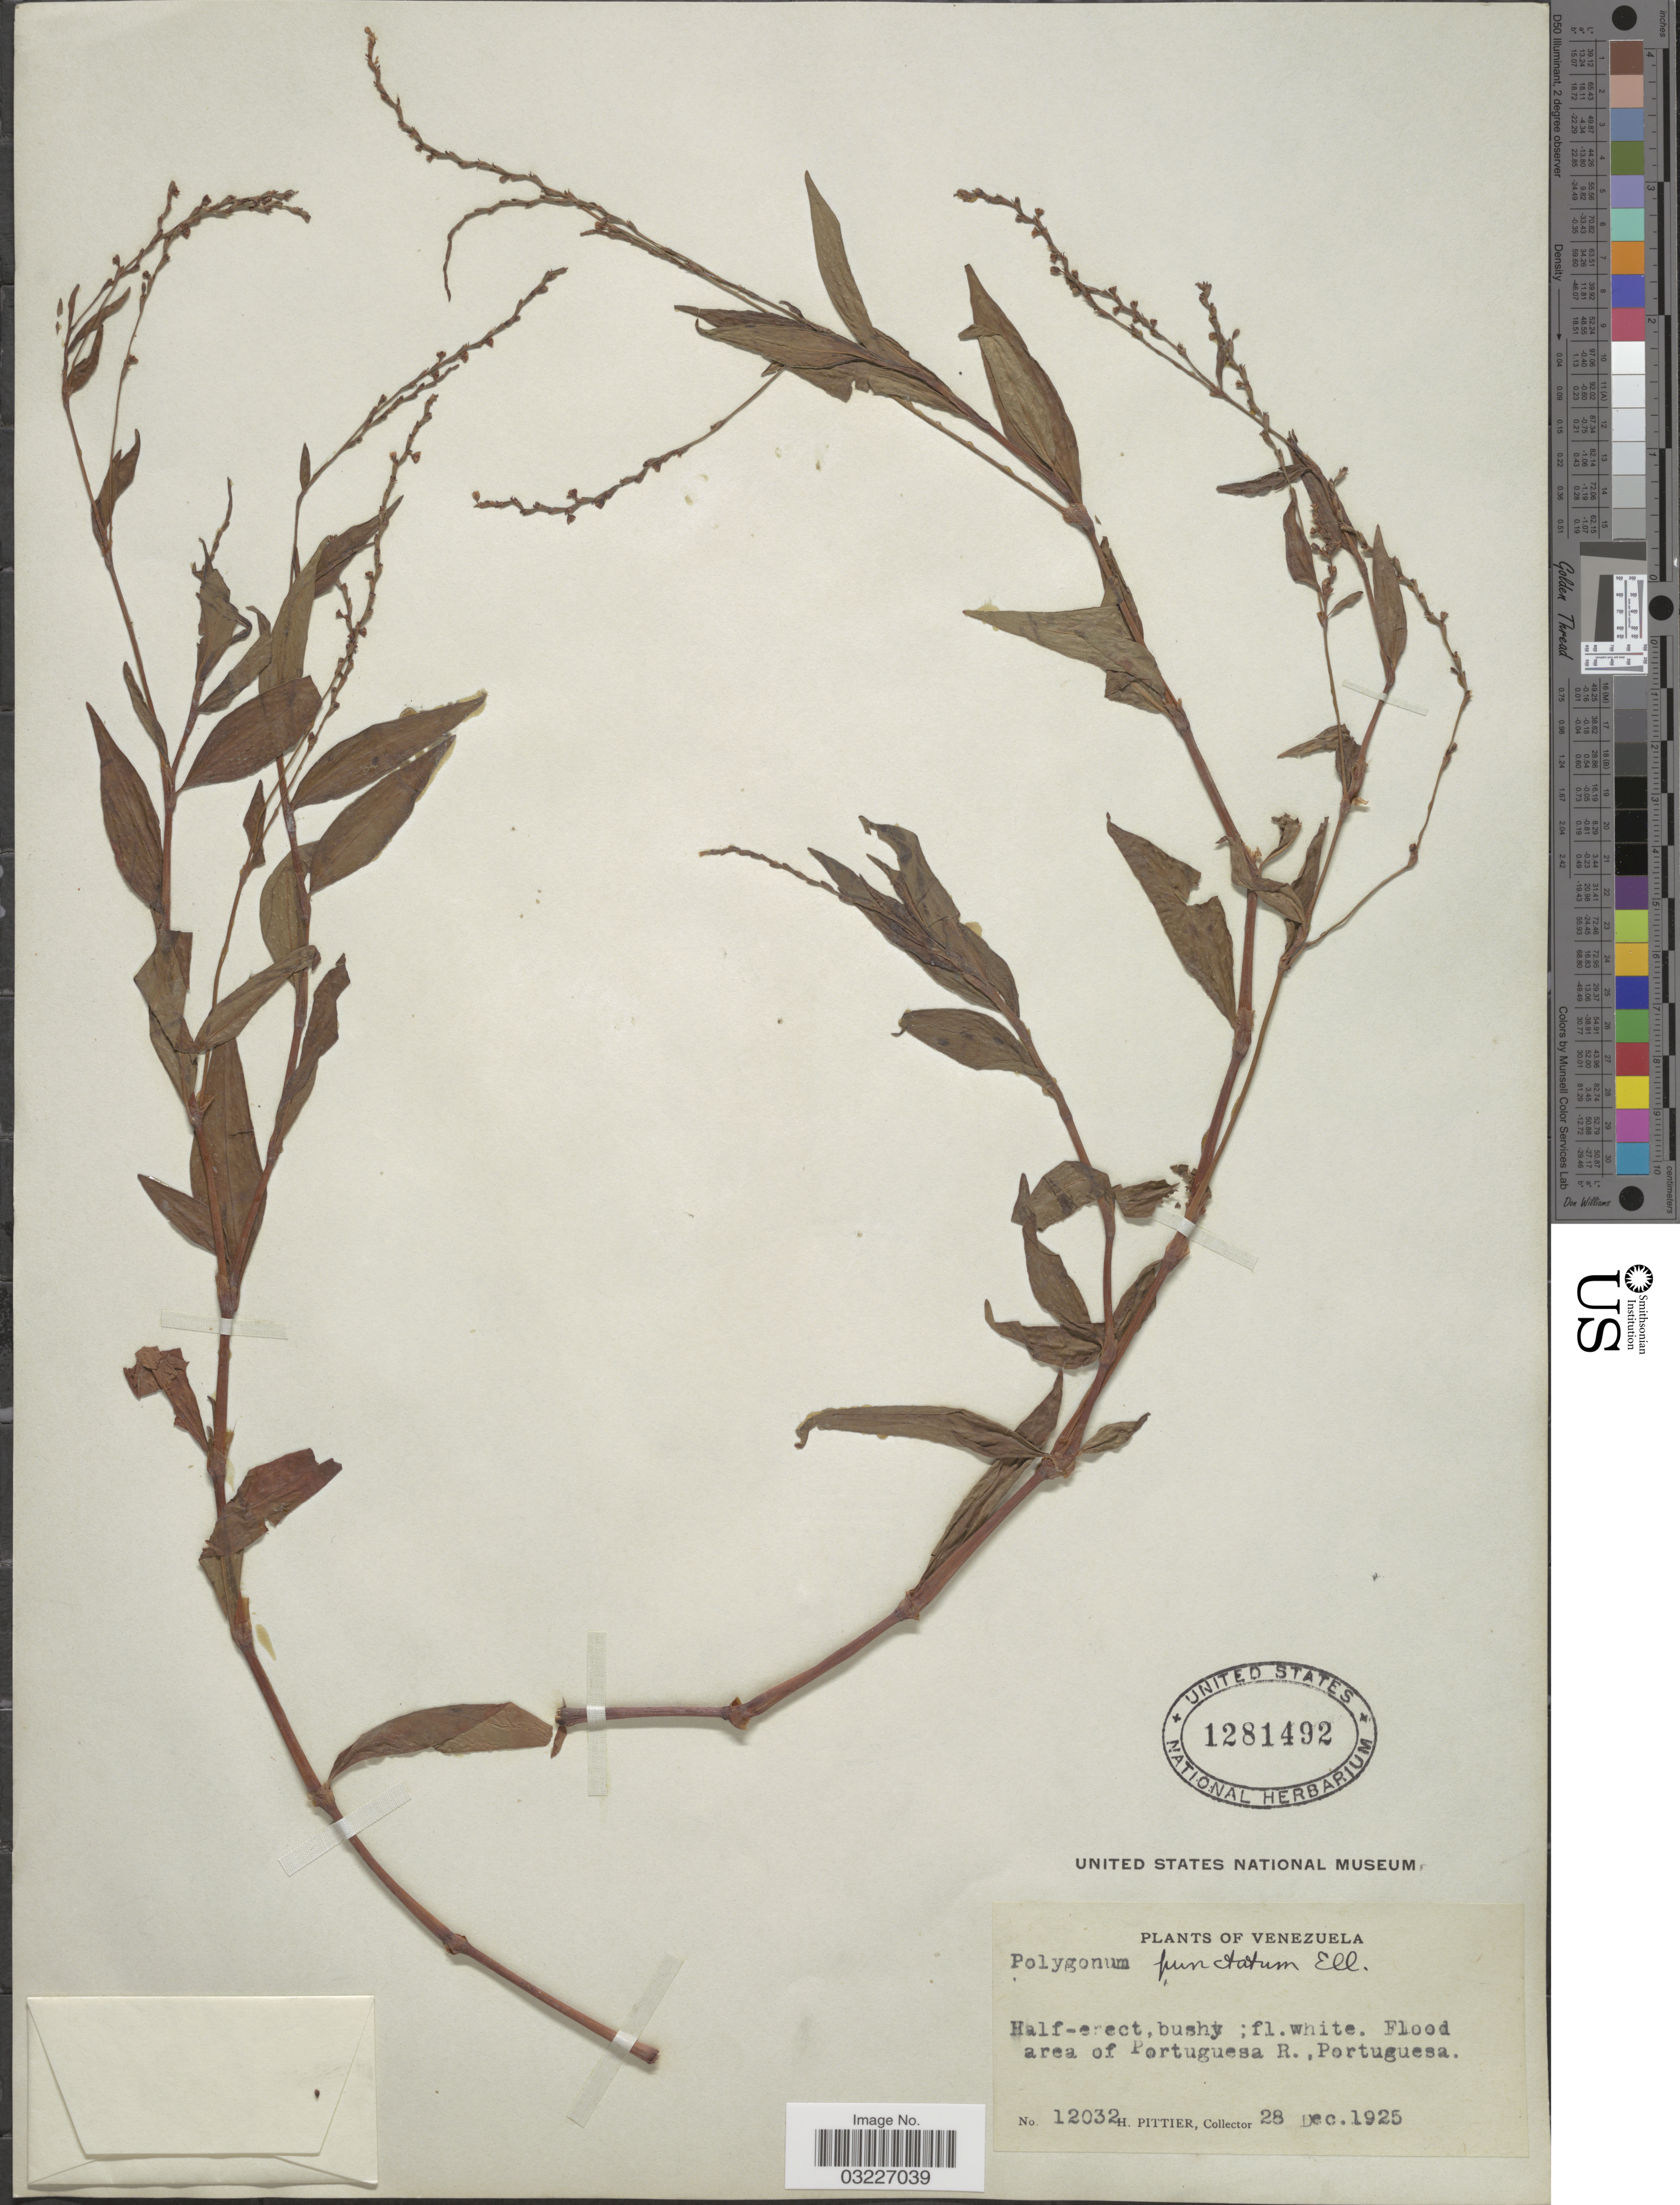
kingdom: Plantae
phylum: Tracheophyta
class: Magnoliopsida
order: Caryophyllales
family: Polygonaceae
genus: Polygonum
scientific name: Polygonum opelousanum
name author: Riddell ex Small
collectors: H. F. Pittier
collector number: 12032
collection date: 1925-12-28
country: Venezuela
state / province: Portuguesa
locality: Flood area of Portuguesa R.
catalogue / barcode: US 1281492